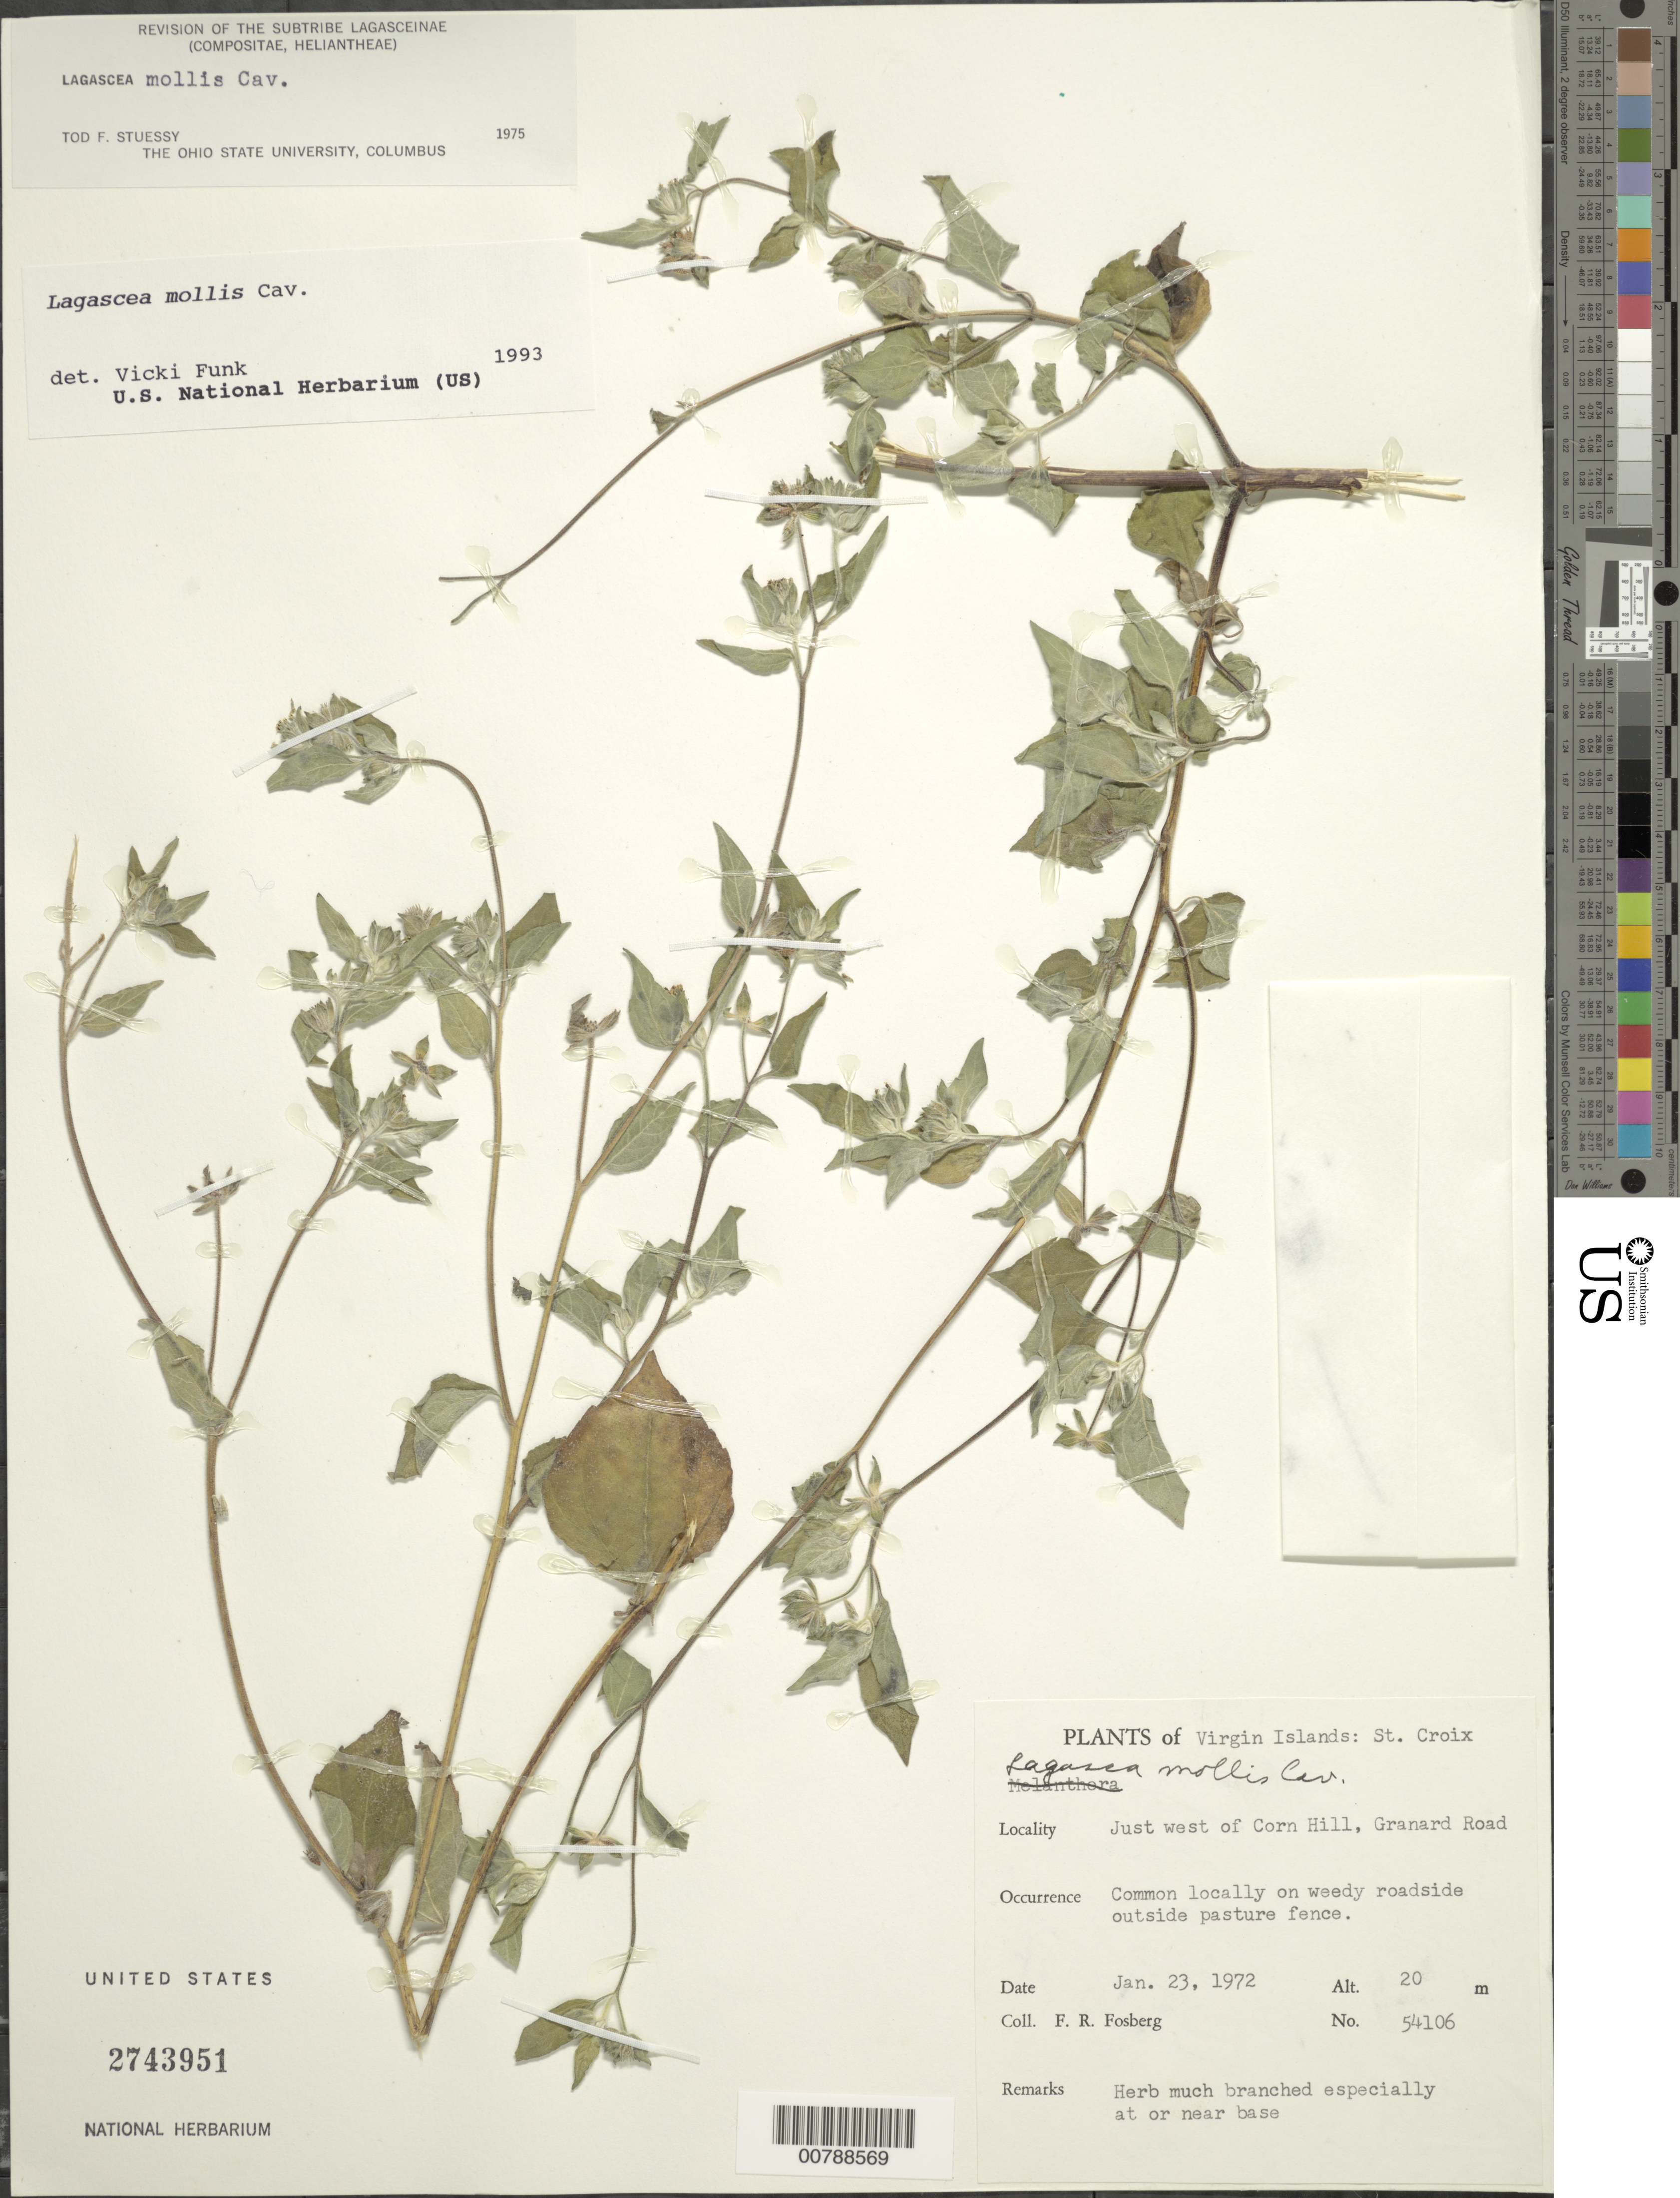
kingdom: Plantae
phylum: Tracheophyta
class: Magnoliopsida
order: Asterales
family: Asteraceae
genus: Lagascea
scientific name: Lagascea mollis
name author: Cav.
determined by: Funk, Vicki A., (BOT), Smithsonian Institution - National Museum of Natural History (UNITED STATES)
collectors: F. R. Fosberg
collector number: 54106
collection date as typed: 23 Jan 1972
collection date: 1972-01-23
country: U.S. Virgin Islands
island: St. Croix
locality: Just west of Corn Hill, Granard Road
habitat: Common locally on weedy roadside outside of pasture fence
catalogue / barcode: US 2743951